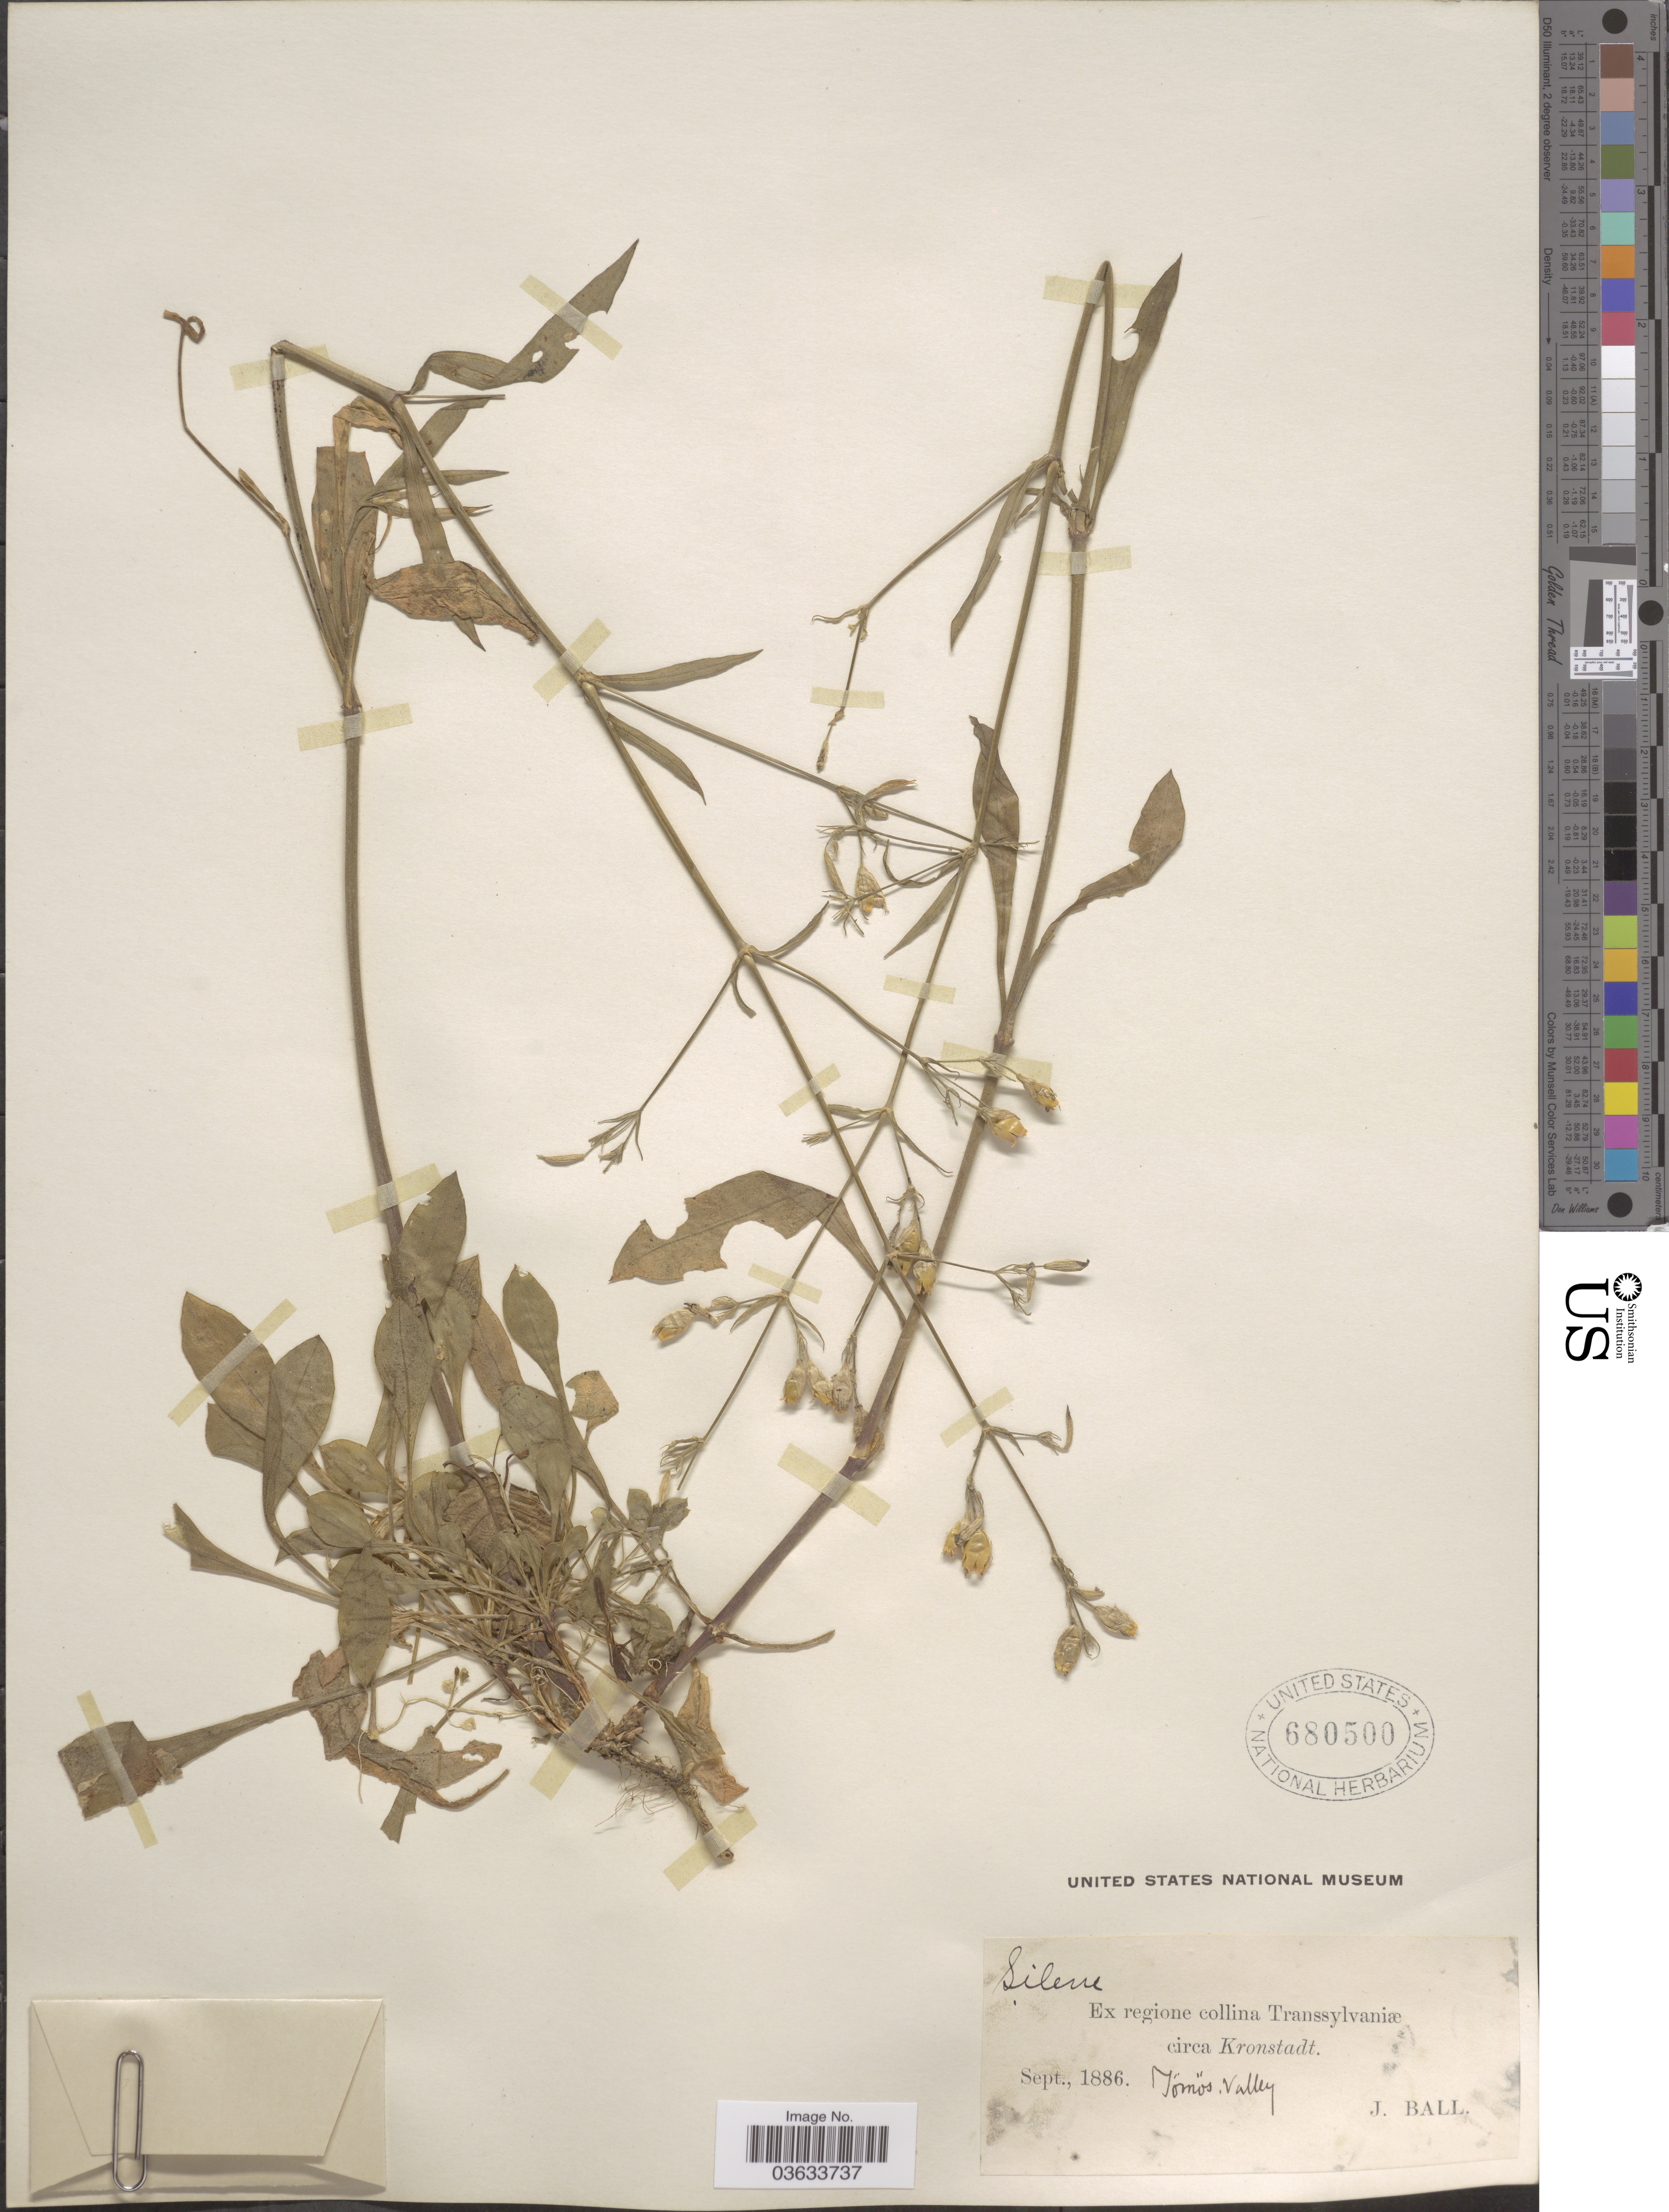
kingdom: Plantae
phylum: Tracheophyta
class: Magnoliopsida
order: Caryophyllales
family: Caryophyllaceae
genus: Silene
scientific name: Silene nutans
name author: L.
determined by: Du Pasquier, P.-E.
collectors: J. Ball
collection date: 1886-09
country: Romania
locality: Ex regione collina Transsylvaniæ circa Kronstadt. Tömös Valley.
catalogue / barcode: US 680500